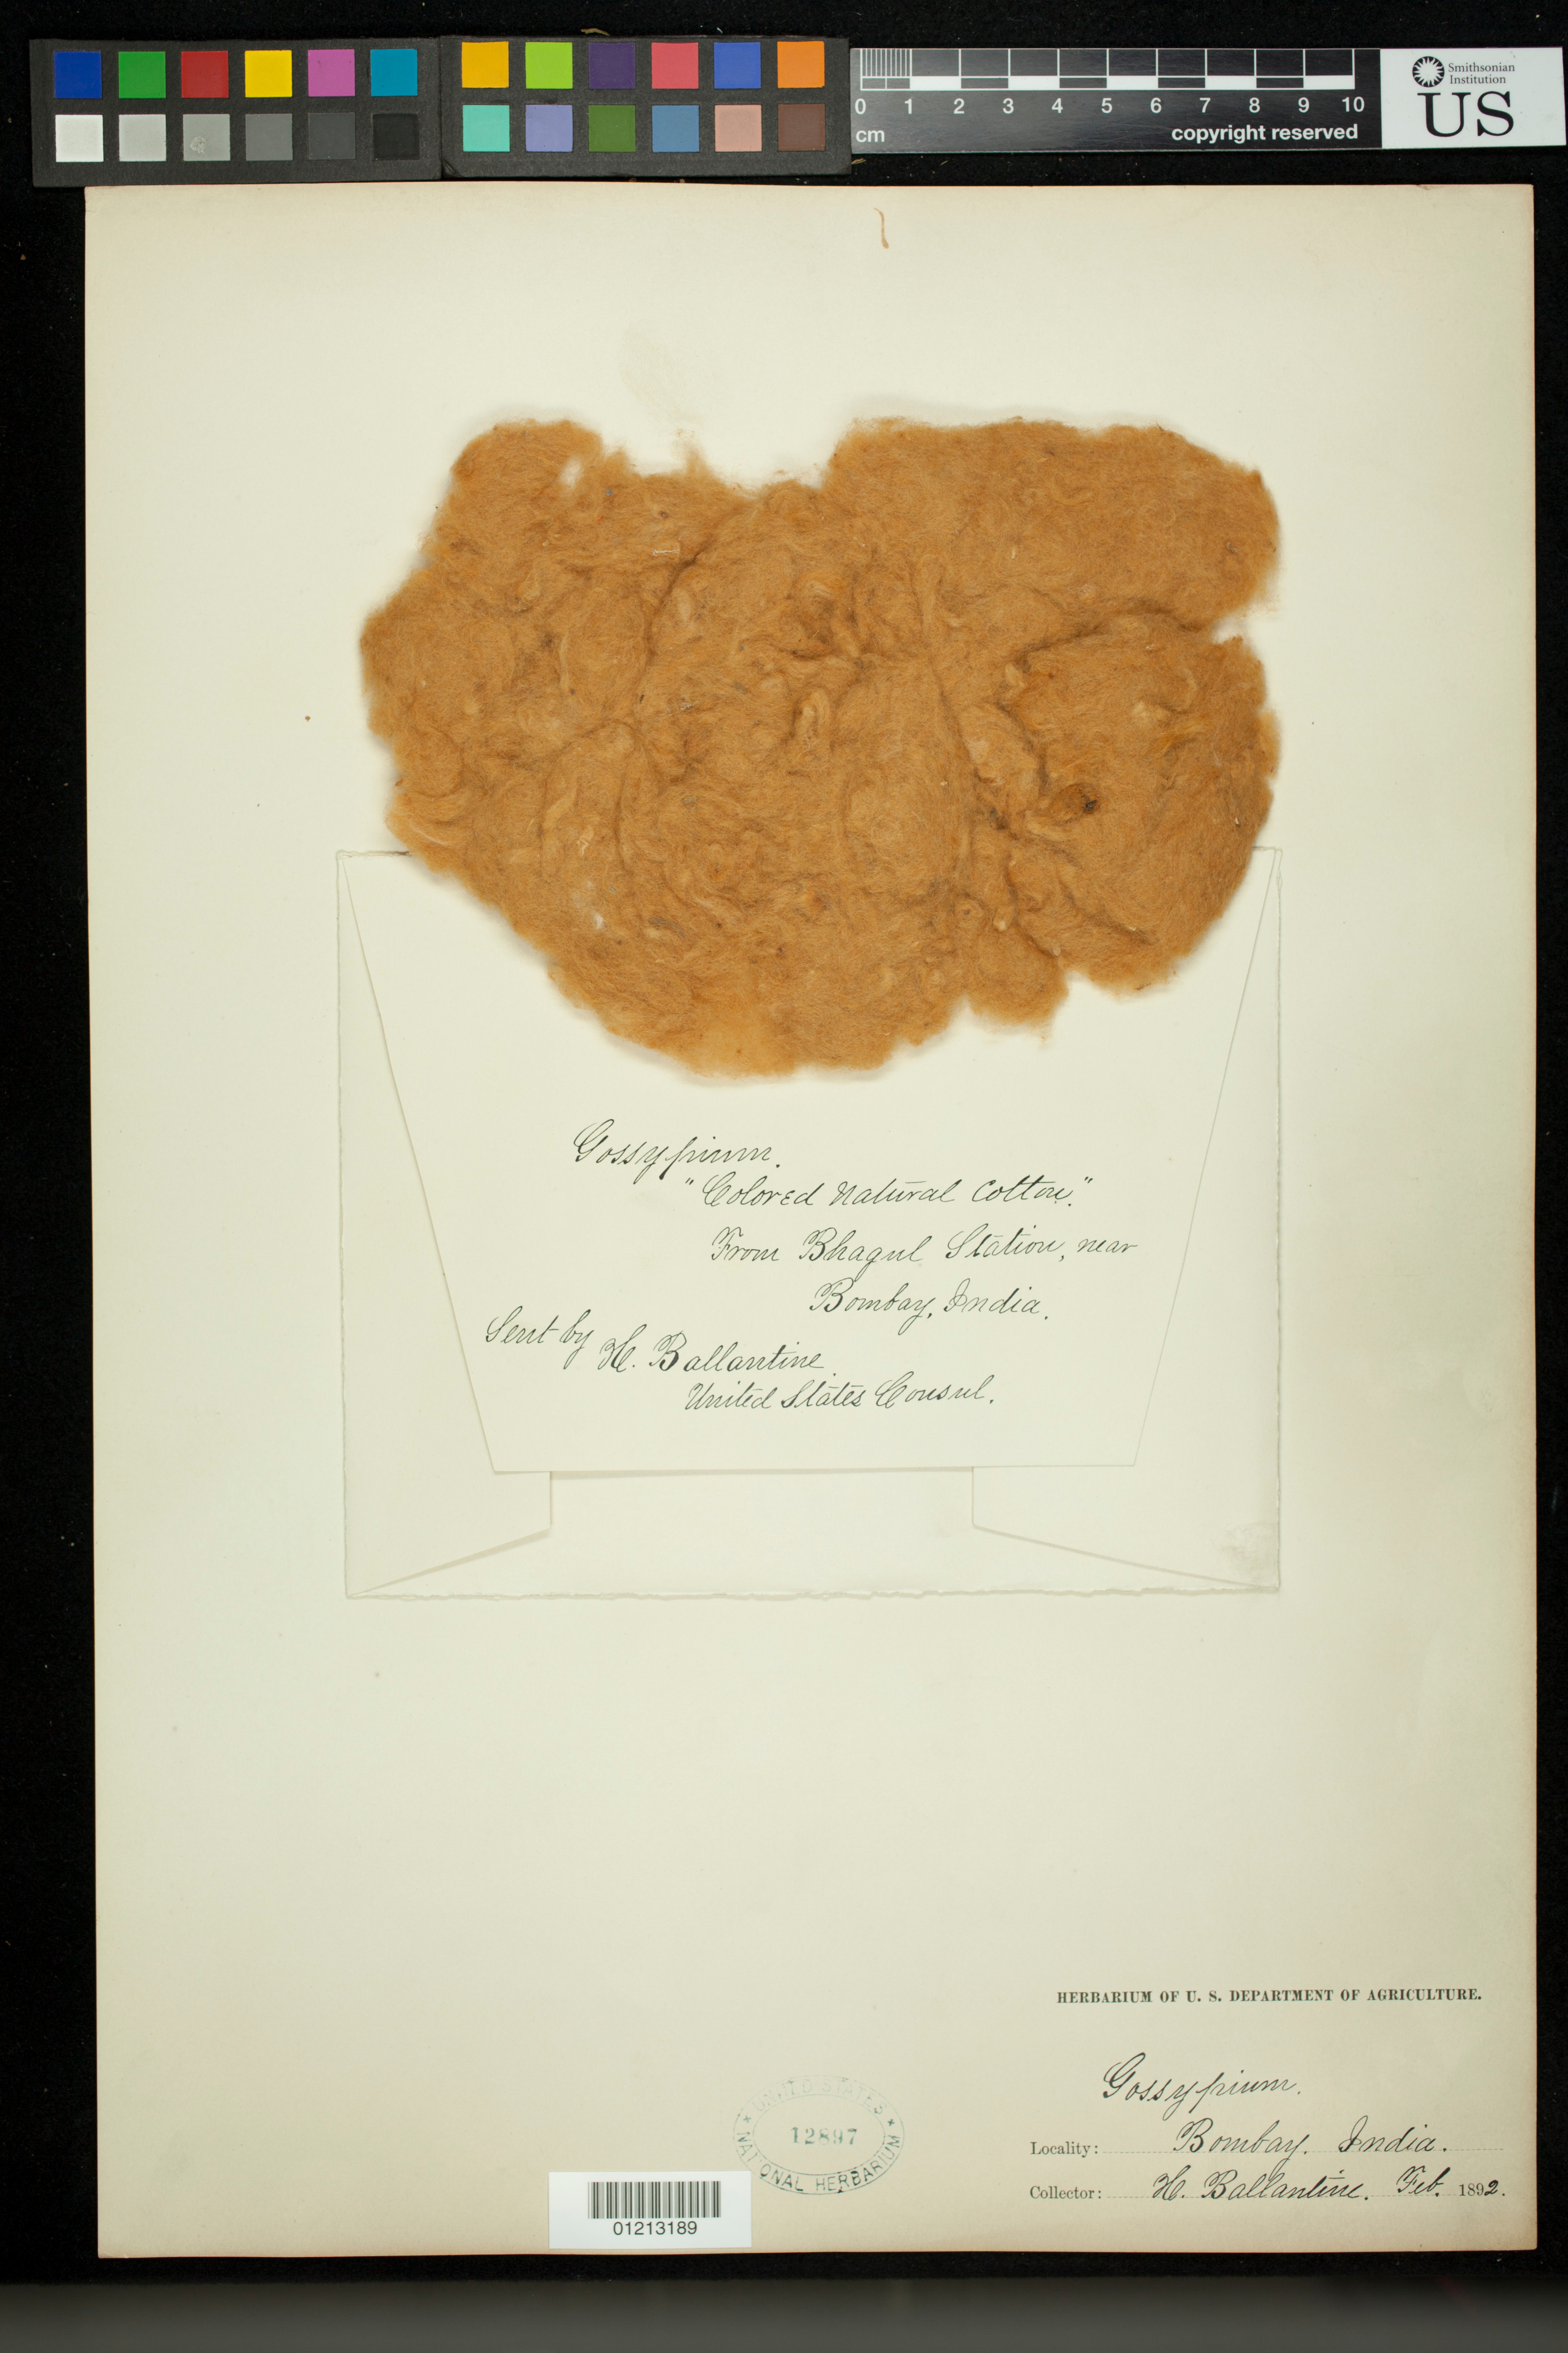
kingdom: Plantae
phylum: Tracheophyta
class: Magnoliopsida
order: Malvales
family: Malvaceae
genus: Gossypium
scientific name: Gossypium indicum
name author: Lam.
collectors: Ballantine, --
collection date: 1892-02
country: India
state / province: Maharashtra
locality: Bombay (Mumbai)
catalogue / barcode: US 12897